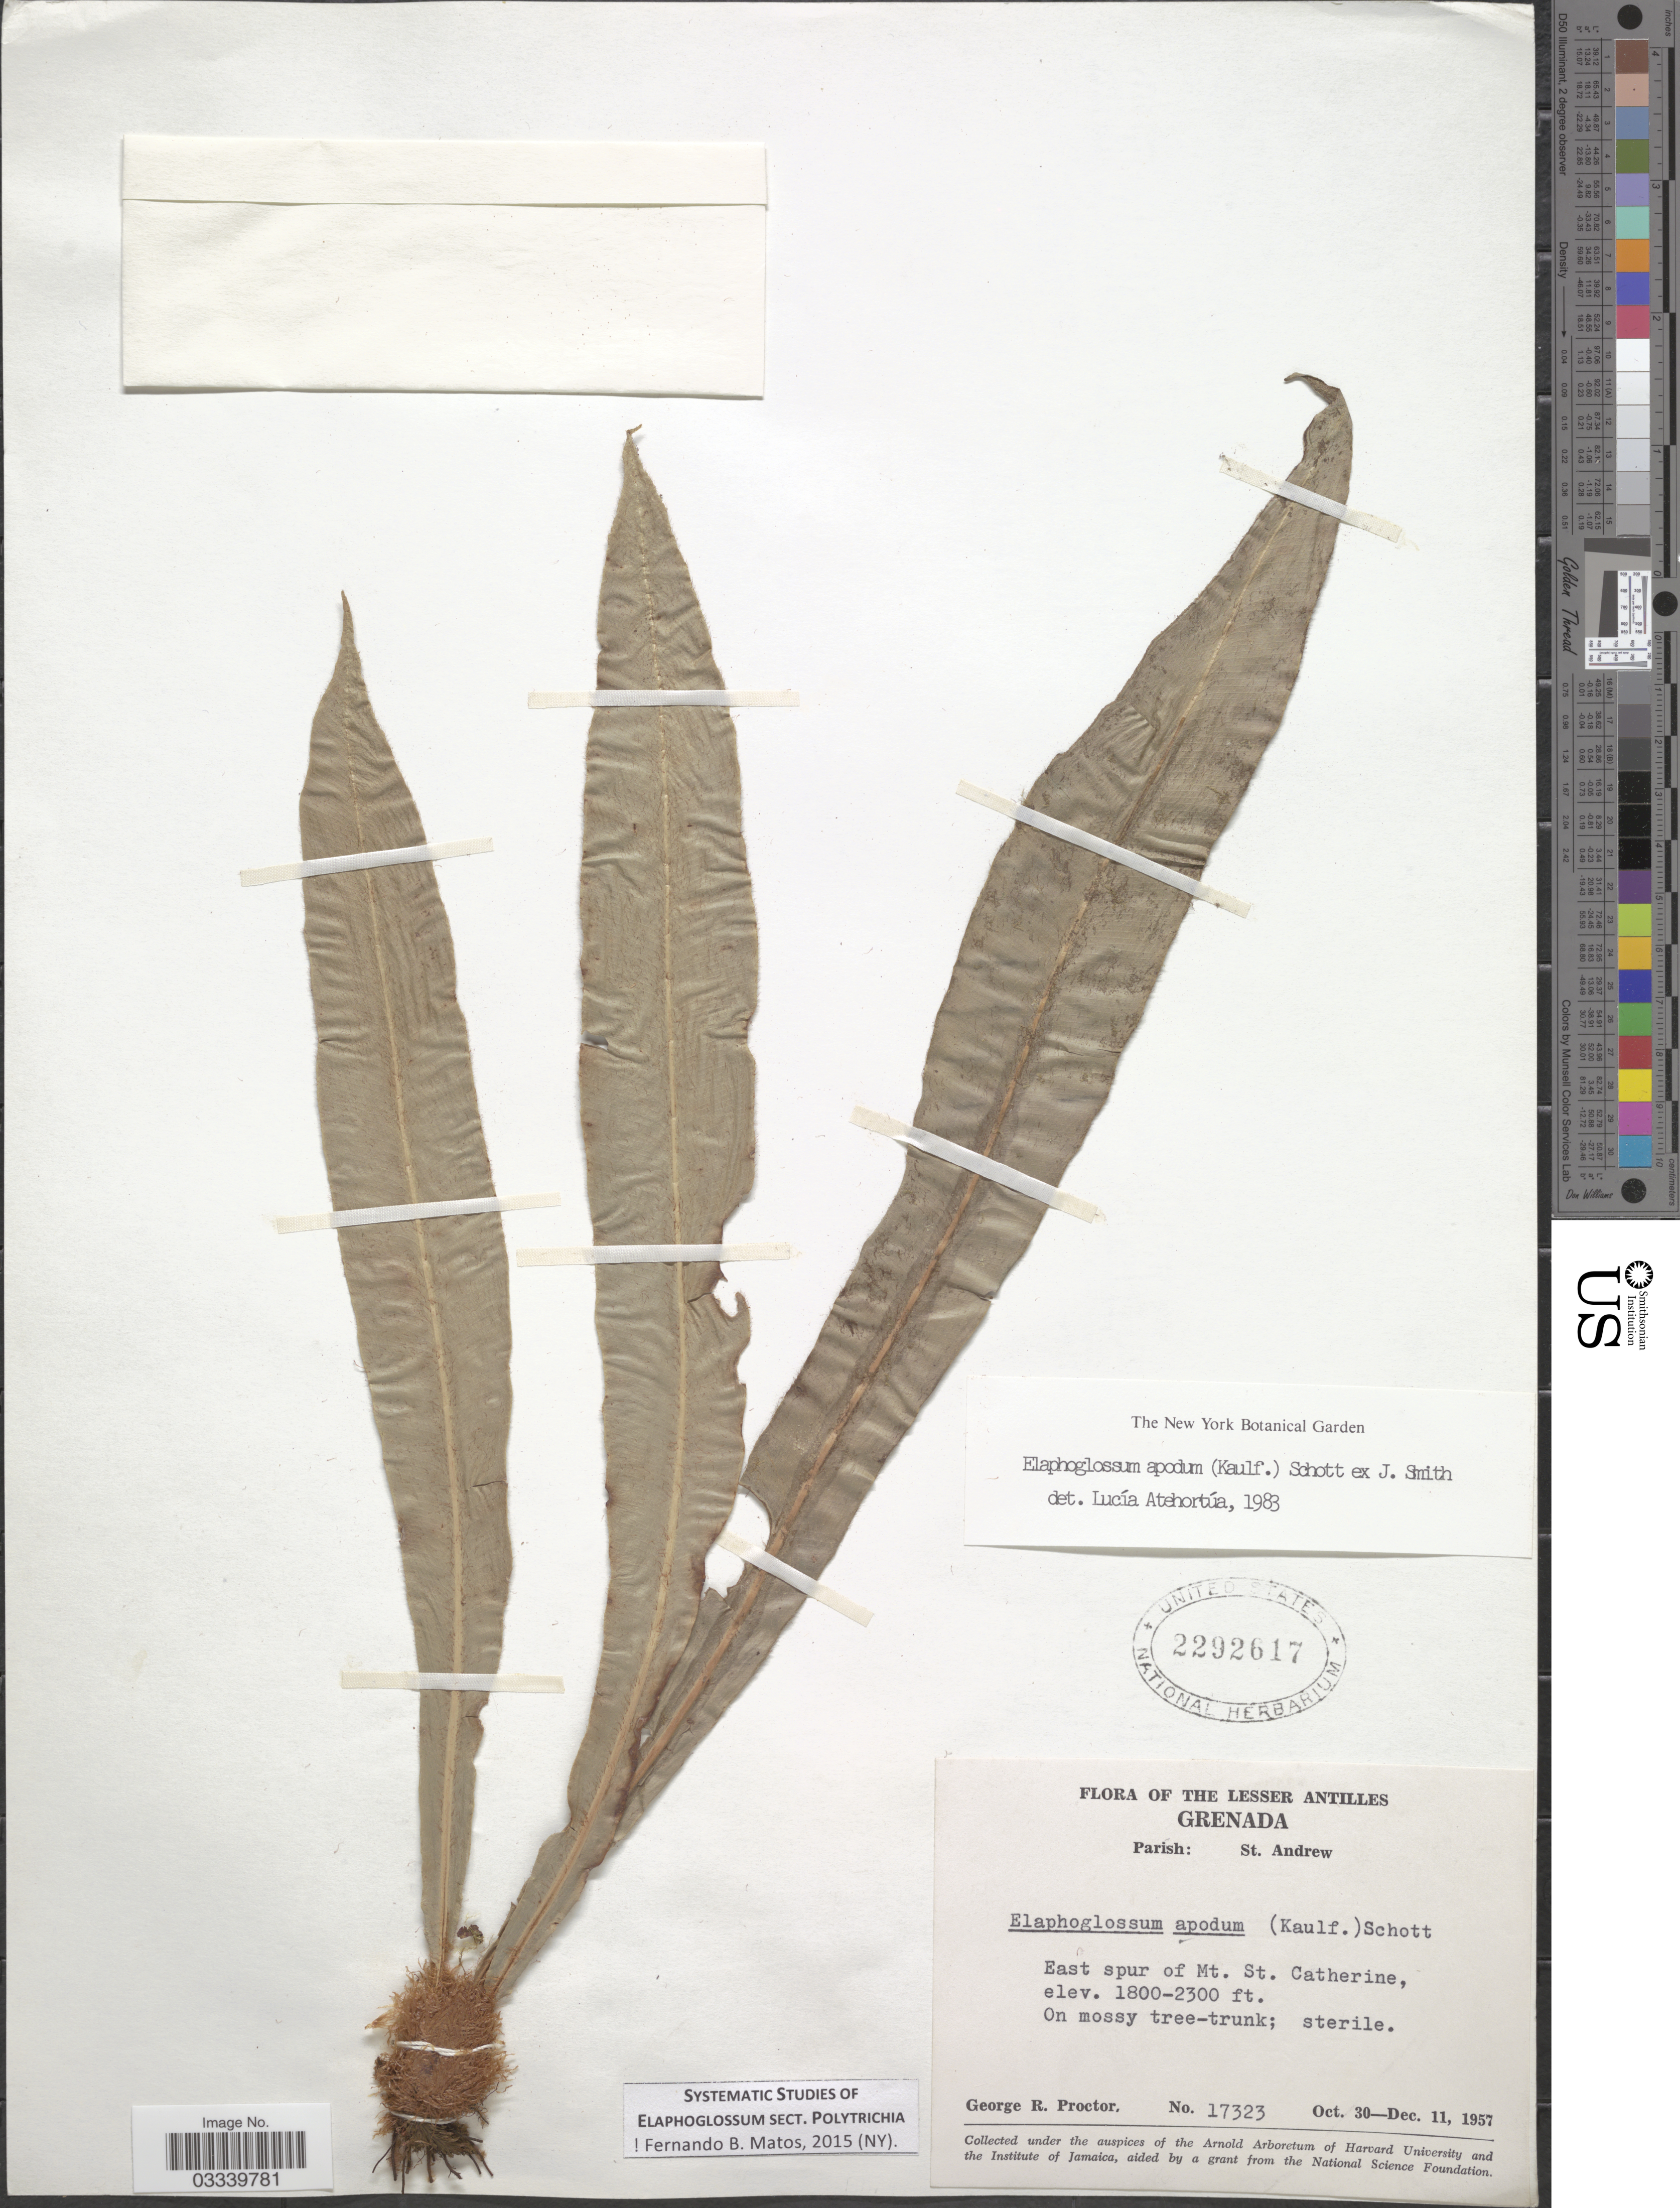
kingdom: Plantae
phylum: Tracheophyta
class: Polypodiopsida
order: Polypodiales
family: Dryopteridaceae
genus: Elaphoglossum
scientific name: Elaphoglossum apodum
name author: (Kaulf.) Schott ex J. Sm.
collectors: G. Proctor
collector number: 17323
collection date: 1957-10-30/1957-12-11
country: Grenada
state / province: Saint Andrew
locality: The Lesser Antilles. Parish: St. Andrew. East spur of Mt. St. Catherine.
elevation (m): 549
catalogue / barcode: US 2292617